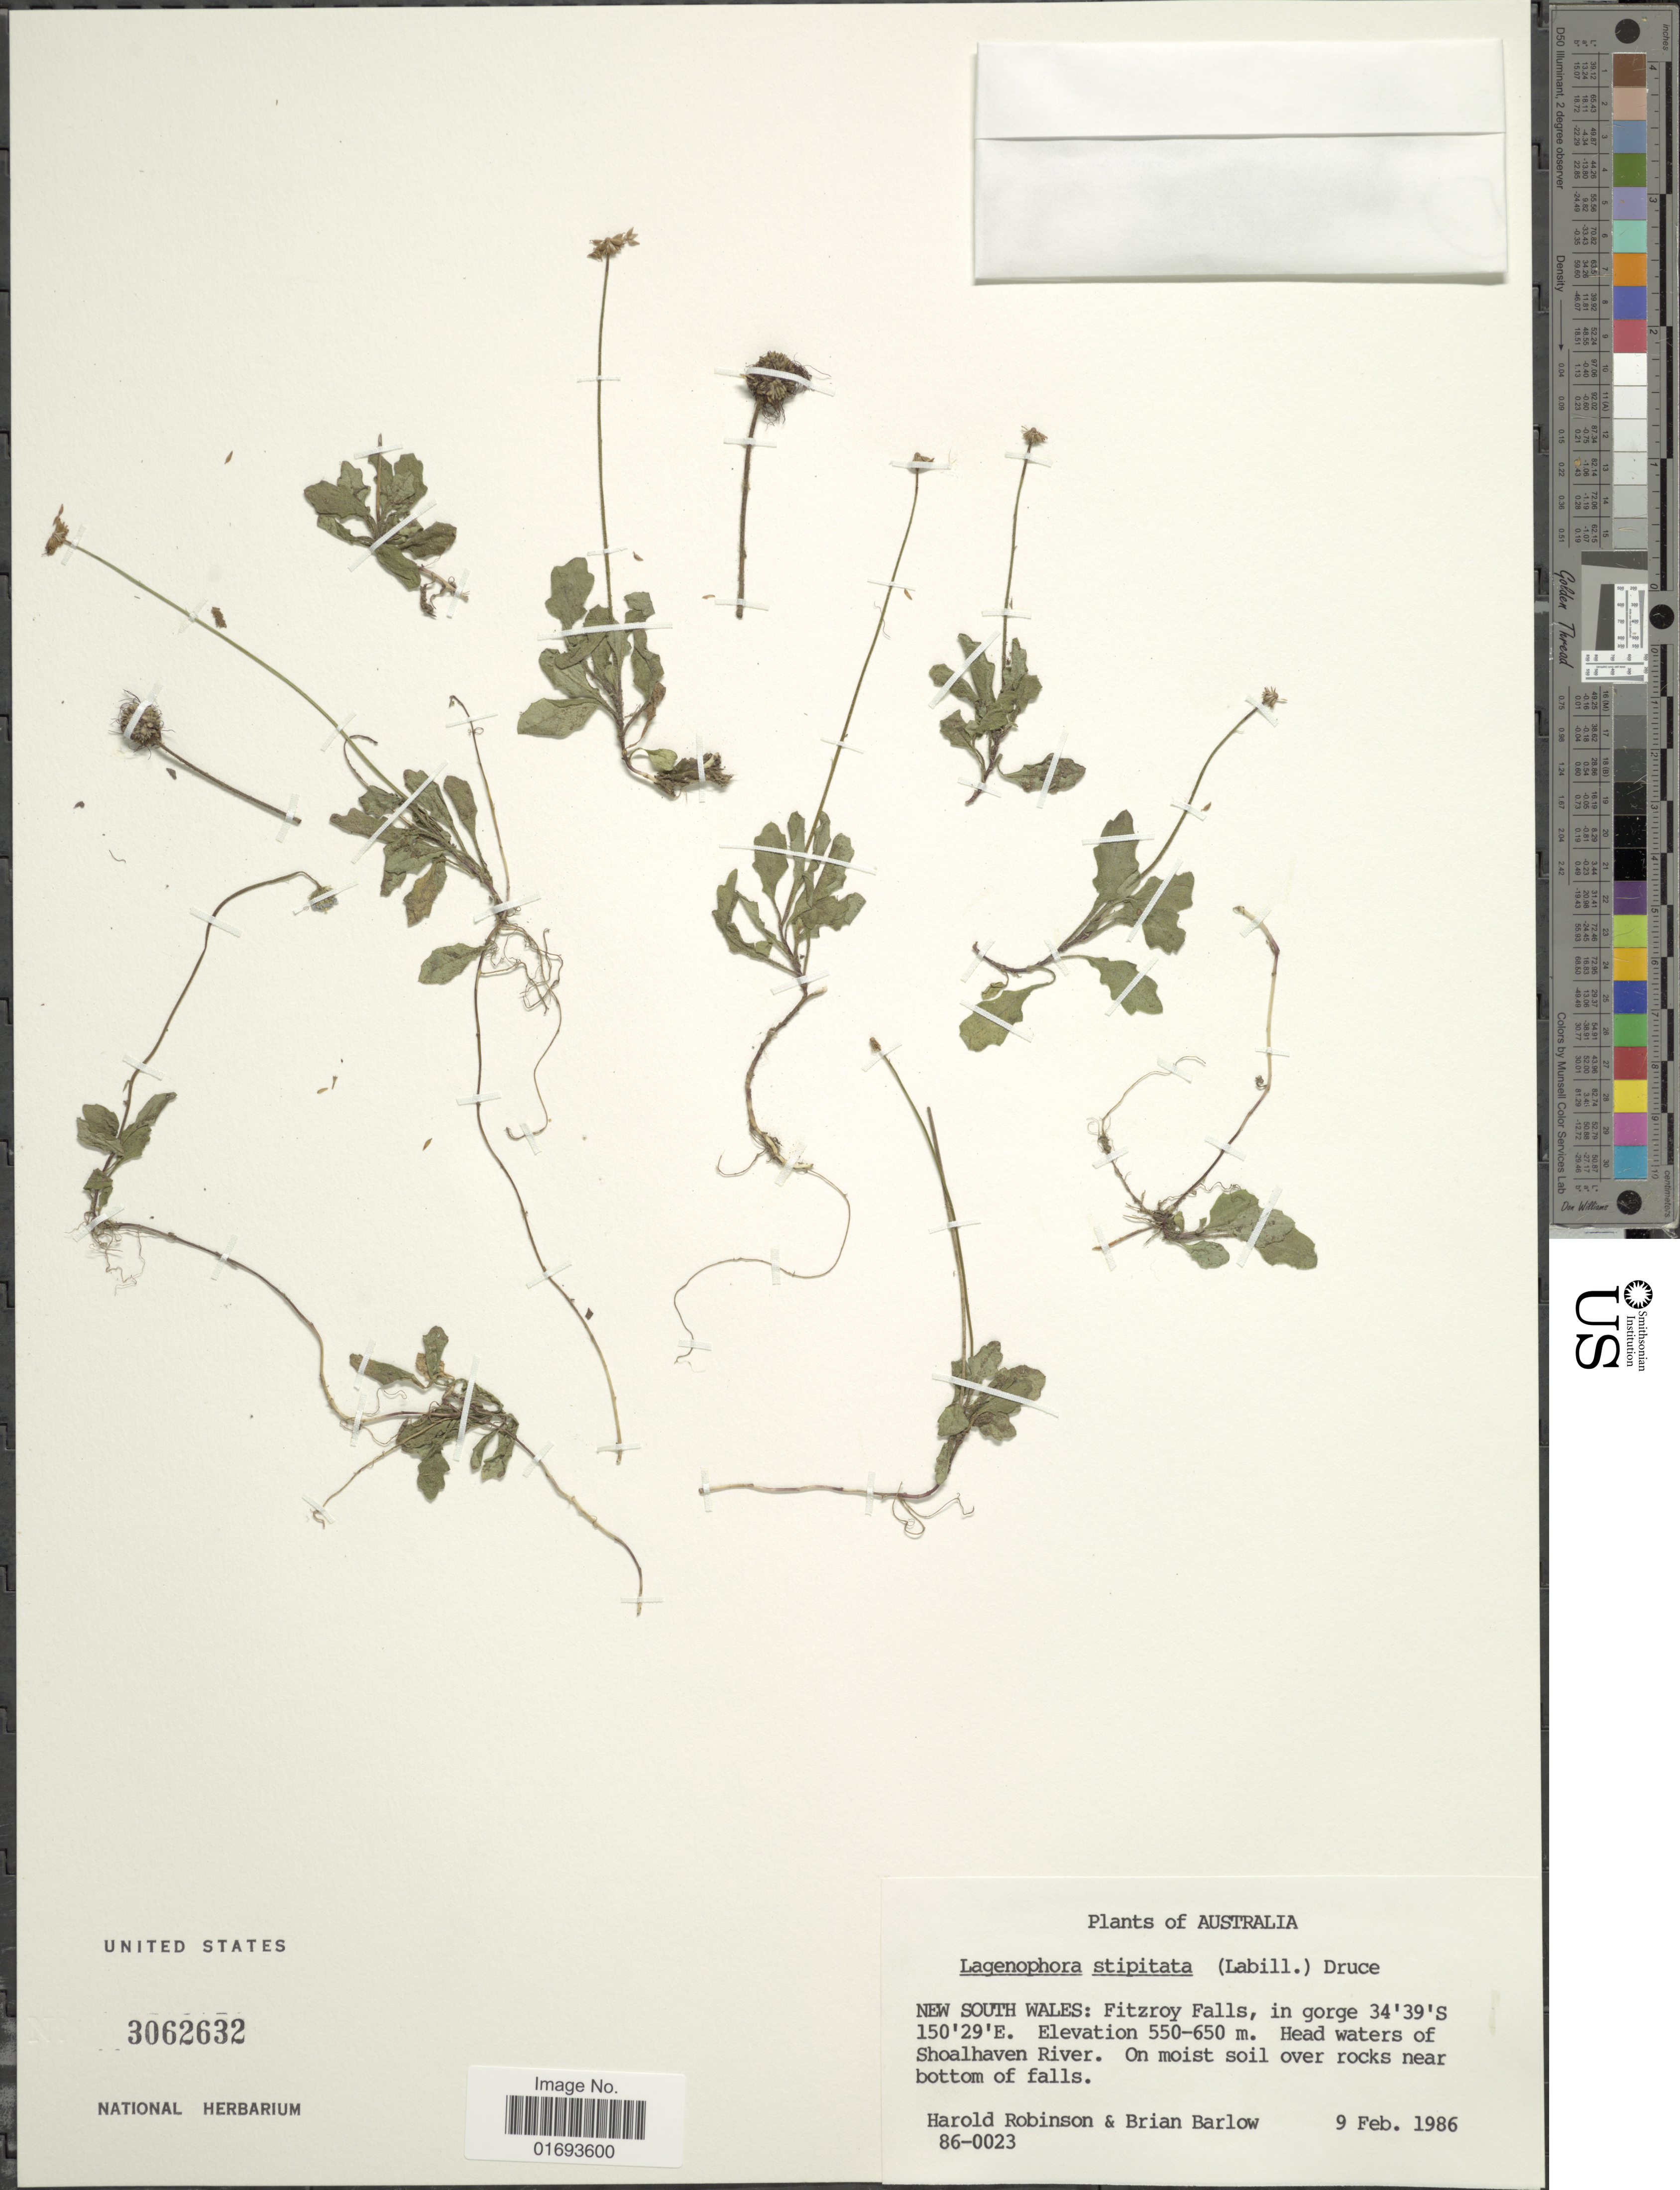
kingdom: Plantae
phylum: Tracheophyta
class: Magnoliopsida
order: Asterales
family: Asteraceae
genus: Lagenophora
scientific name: Lagenophora stipitata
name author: (Labill.) Druce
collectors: H. Robinson & Barlow, B.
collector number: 86-0023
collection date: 1986-02-09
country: Australia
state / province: New South Wales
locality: Australia. New South Wales: Fitzroy Falls, in gorge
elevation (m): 550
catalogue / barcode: US 3062632